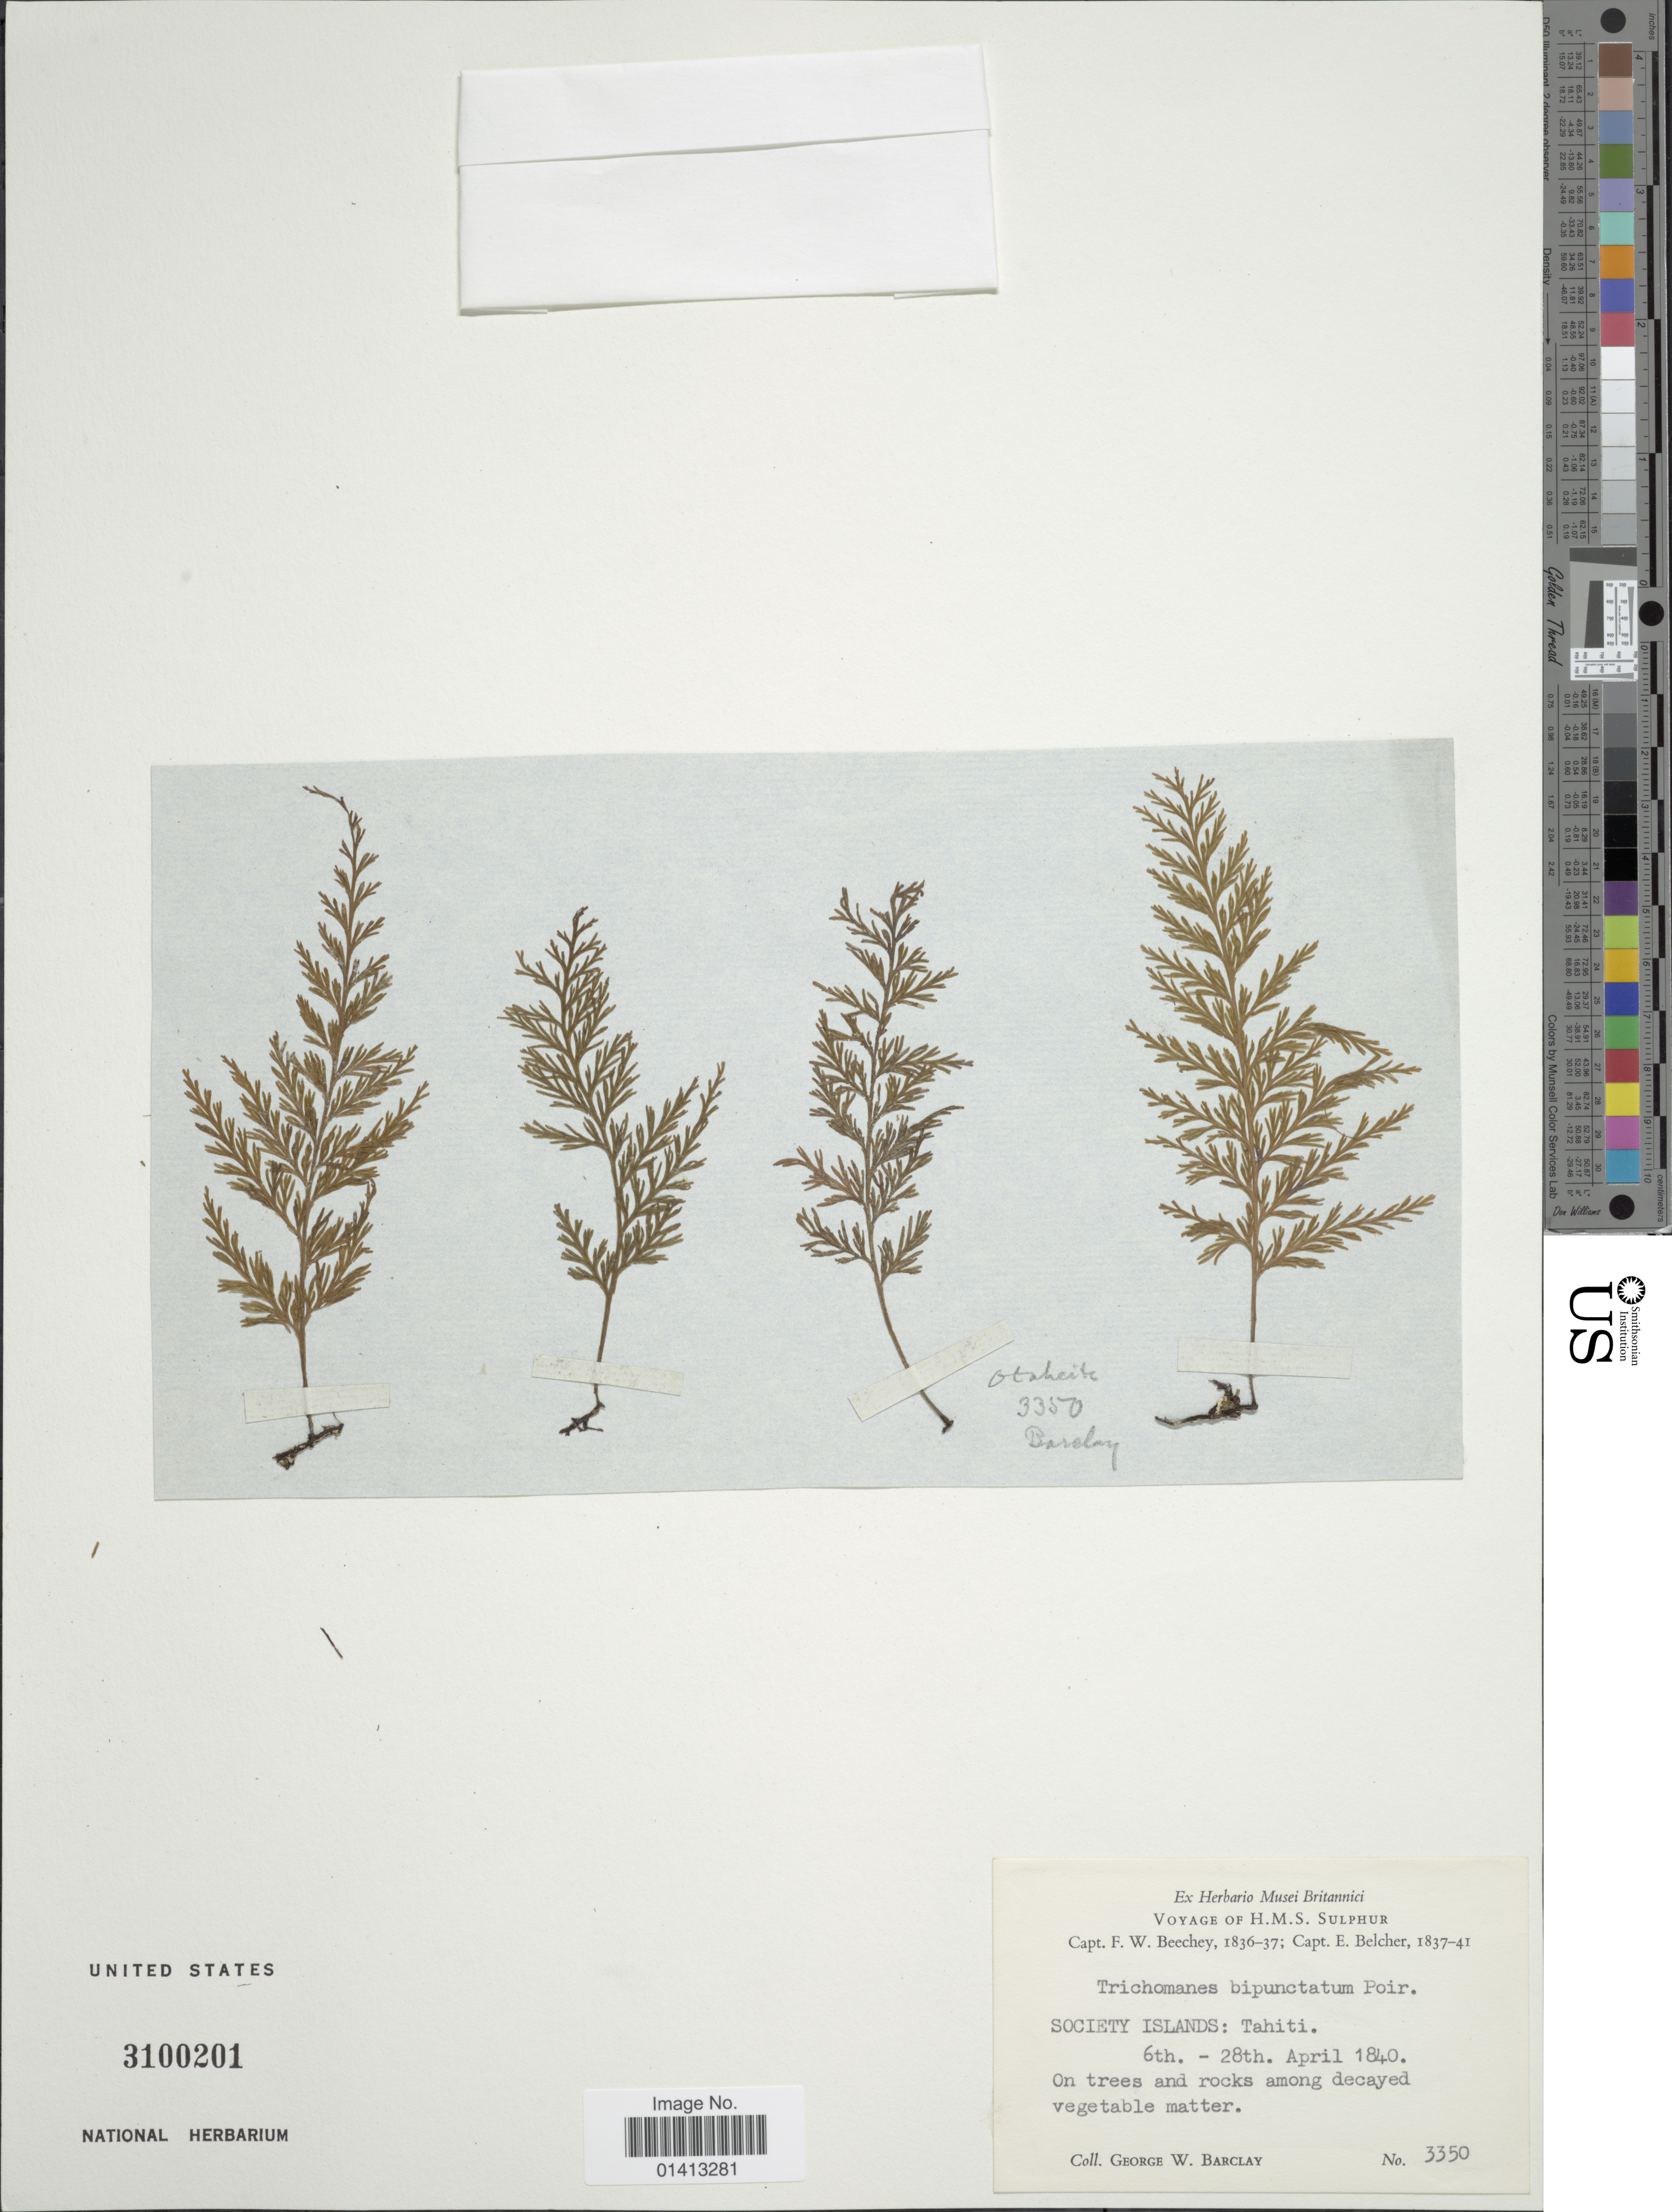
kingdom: Plantae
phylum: Tracheophyta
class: Polypodiopsida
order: Hymenophyllales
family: Hymenophyllaceae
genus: Crepidomanes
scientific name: Crepidomanes bipunctatum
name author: (Poir.) Copel.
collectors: G. W. Barclay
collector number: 3350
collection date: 1840-04-06/1840-04-28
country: French Polynesia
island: Tahiti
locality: Society Islands: Tahiti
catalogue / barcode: US 3100201